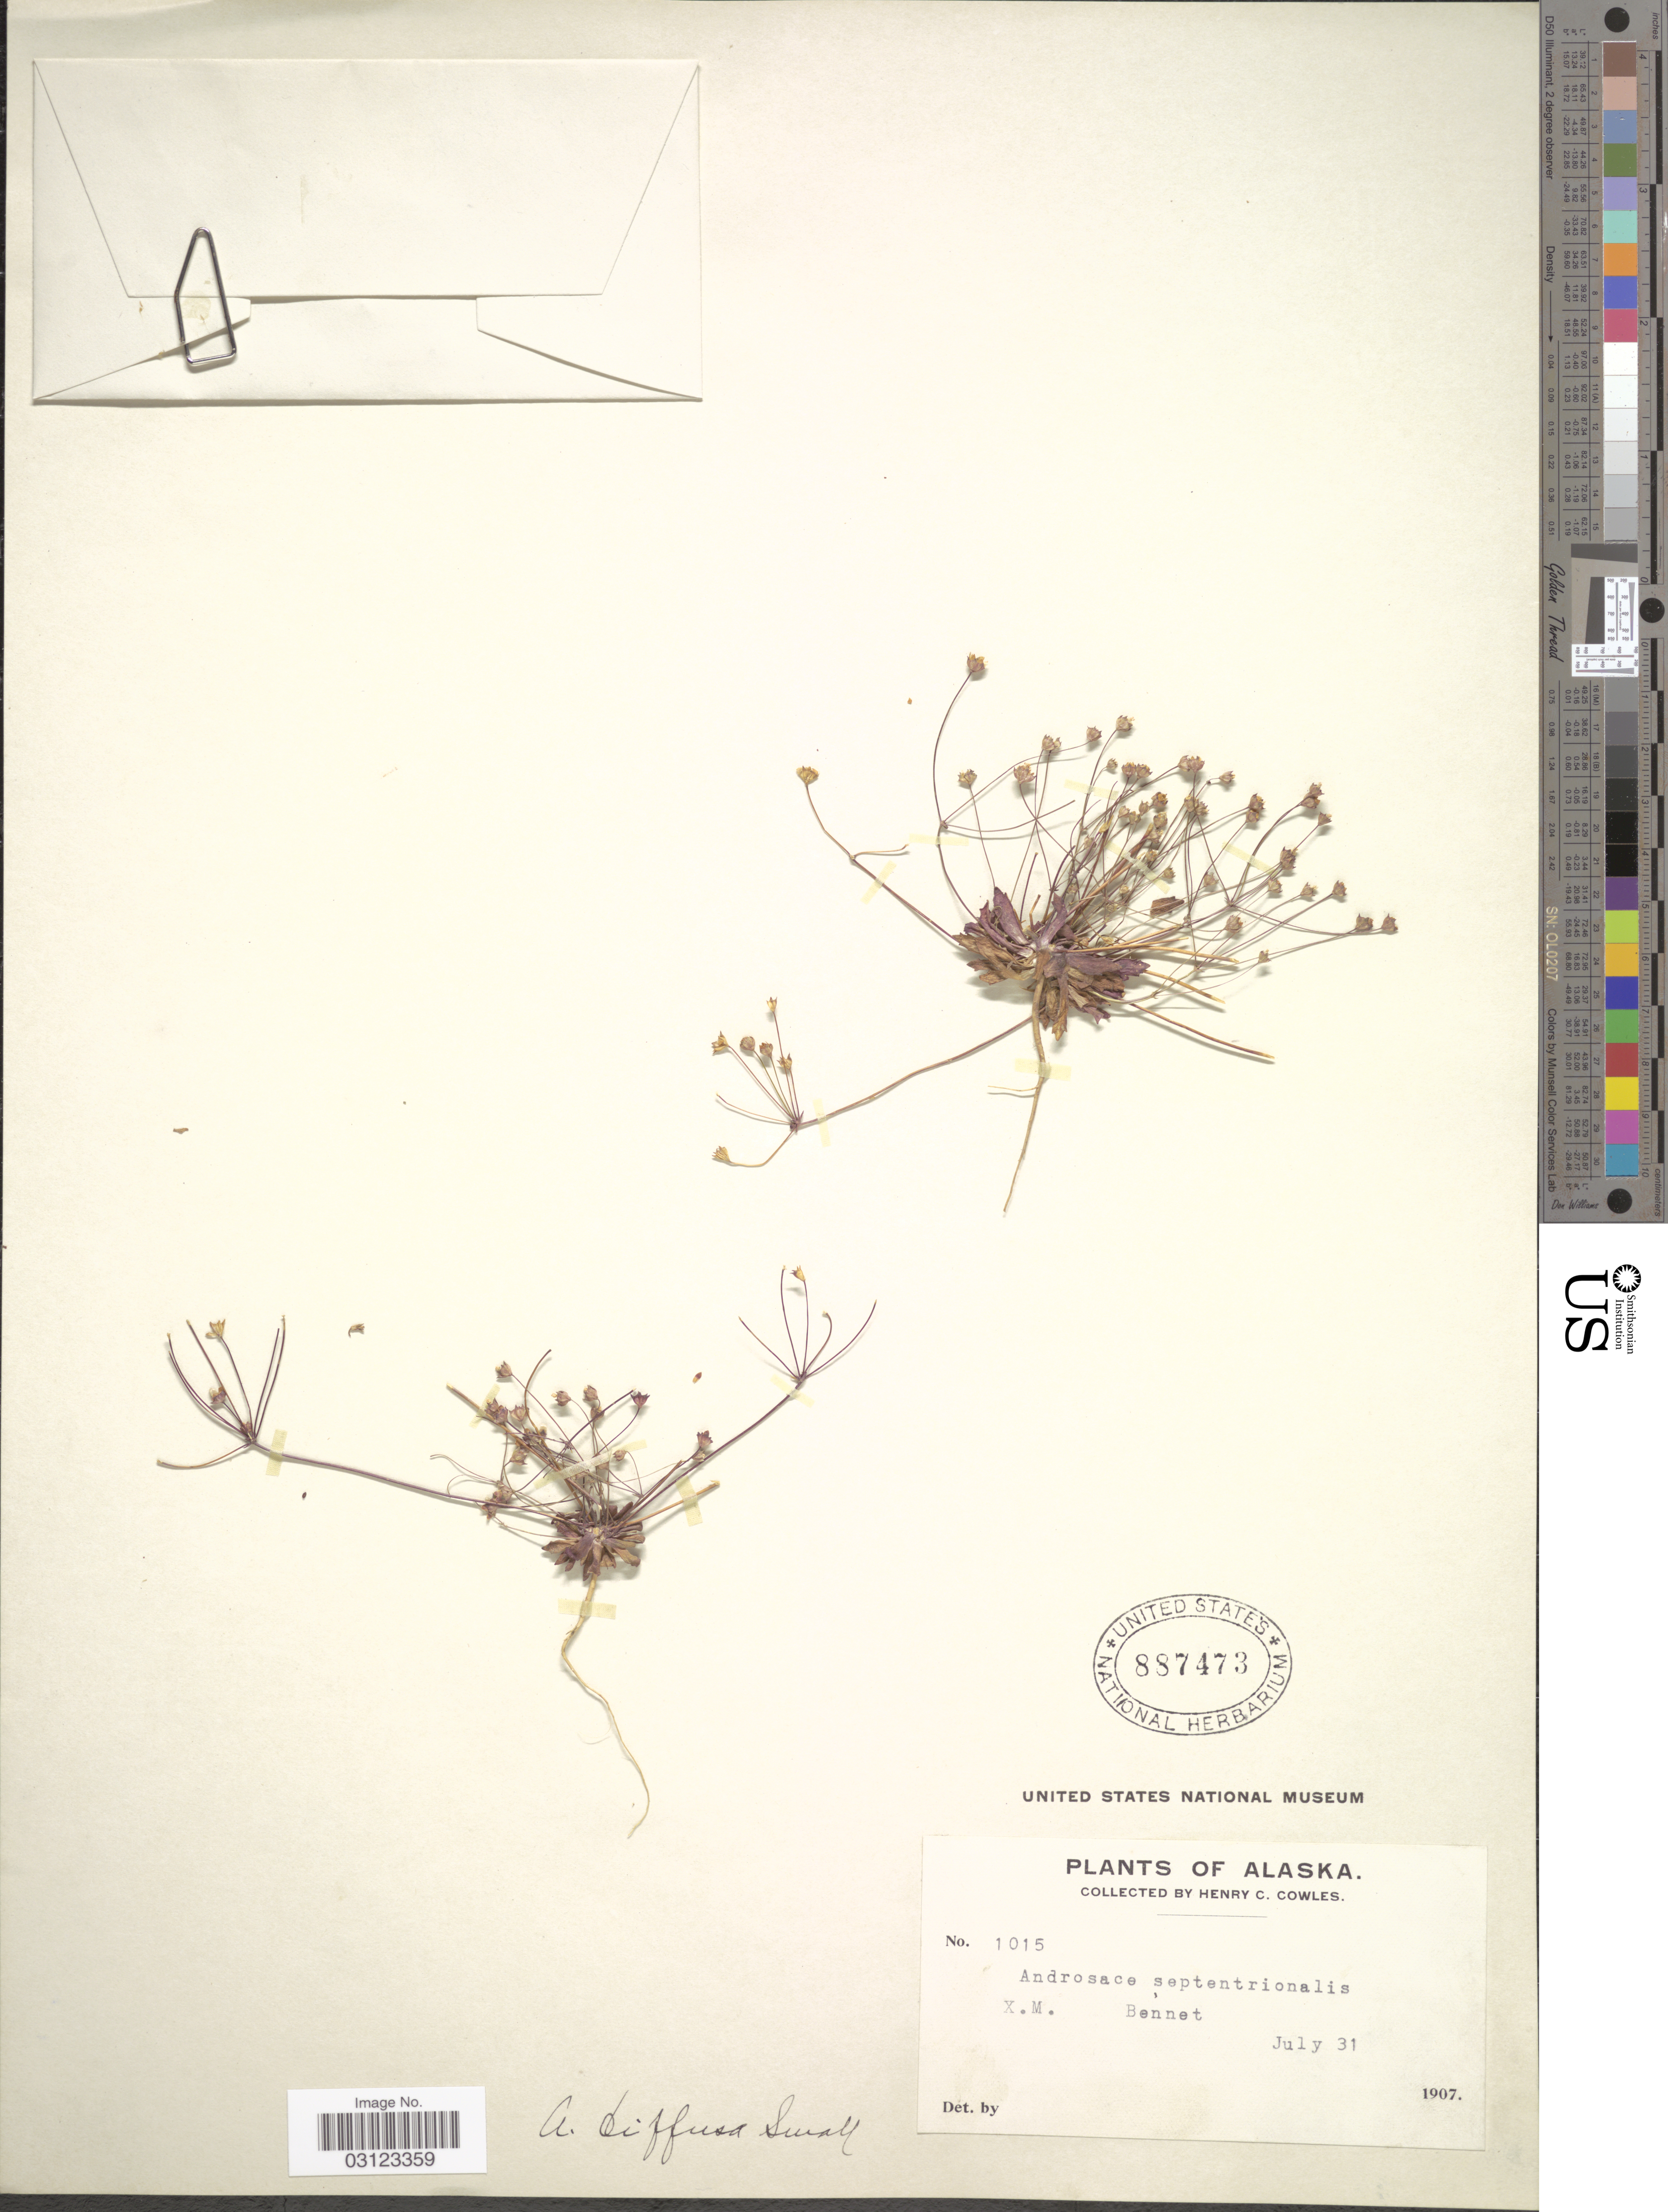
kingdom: Plantae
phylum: Tracheophyta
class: Magnoliopsida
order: Ericales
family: Primulaceae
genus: Androsace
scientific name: Androsace septentrionalis var. diffusa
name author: (Small) R. Knuth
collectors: H. Cowles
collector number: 1015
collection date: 1907-07-31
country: United States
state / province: Alaska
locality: X. M. Bennet.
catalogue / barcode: US 887473